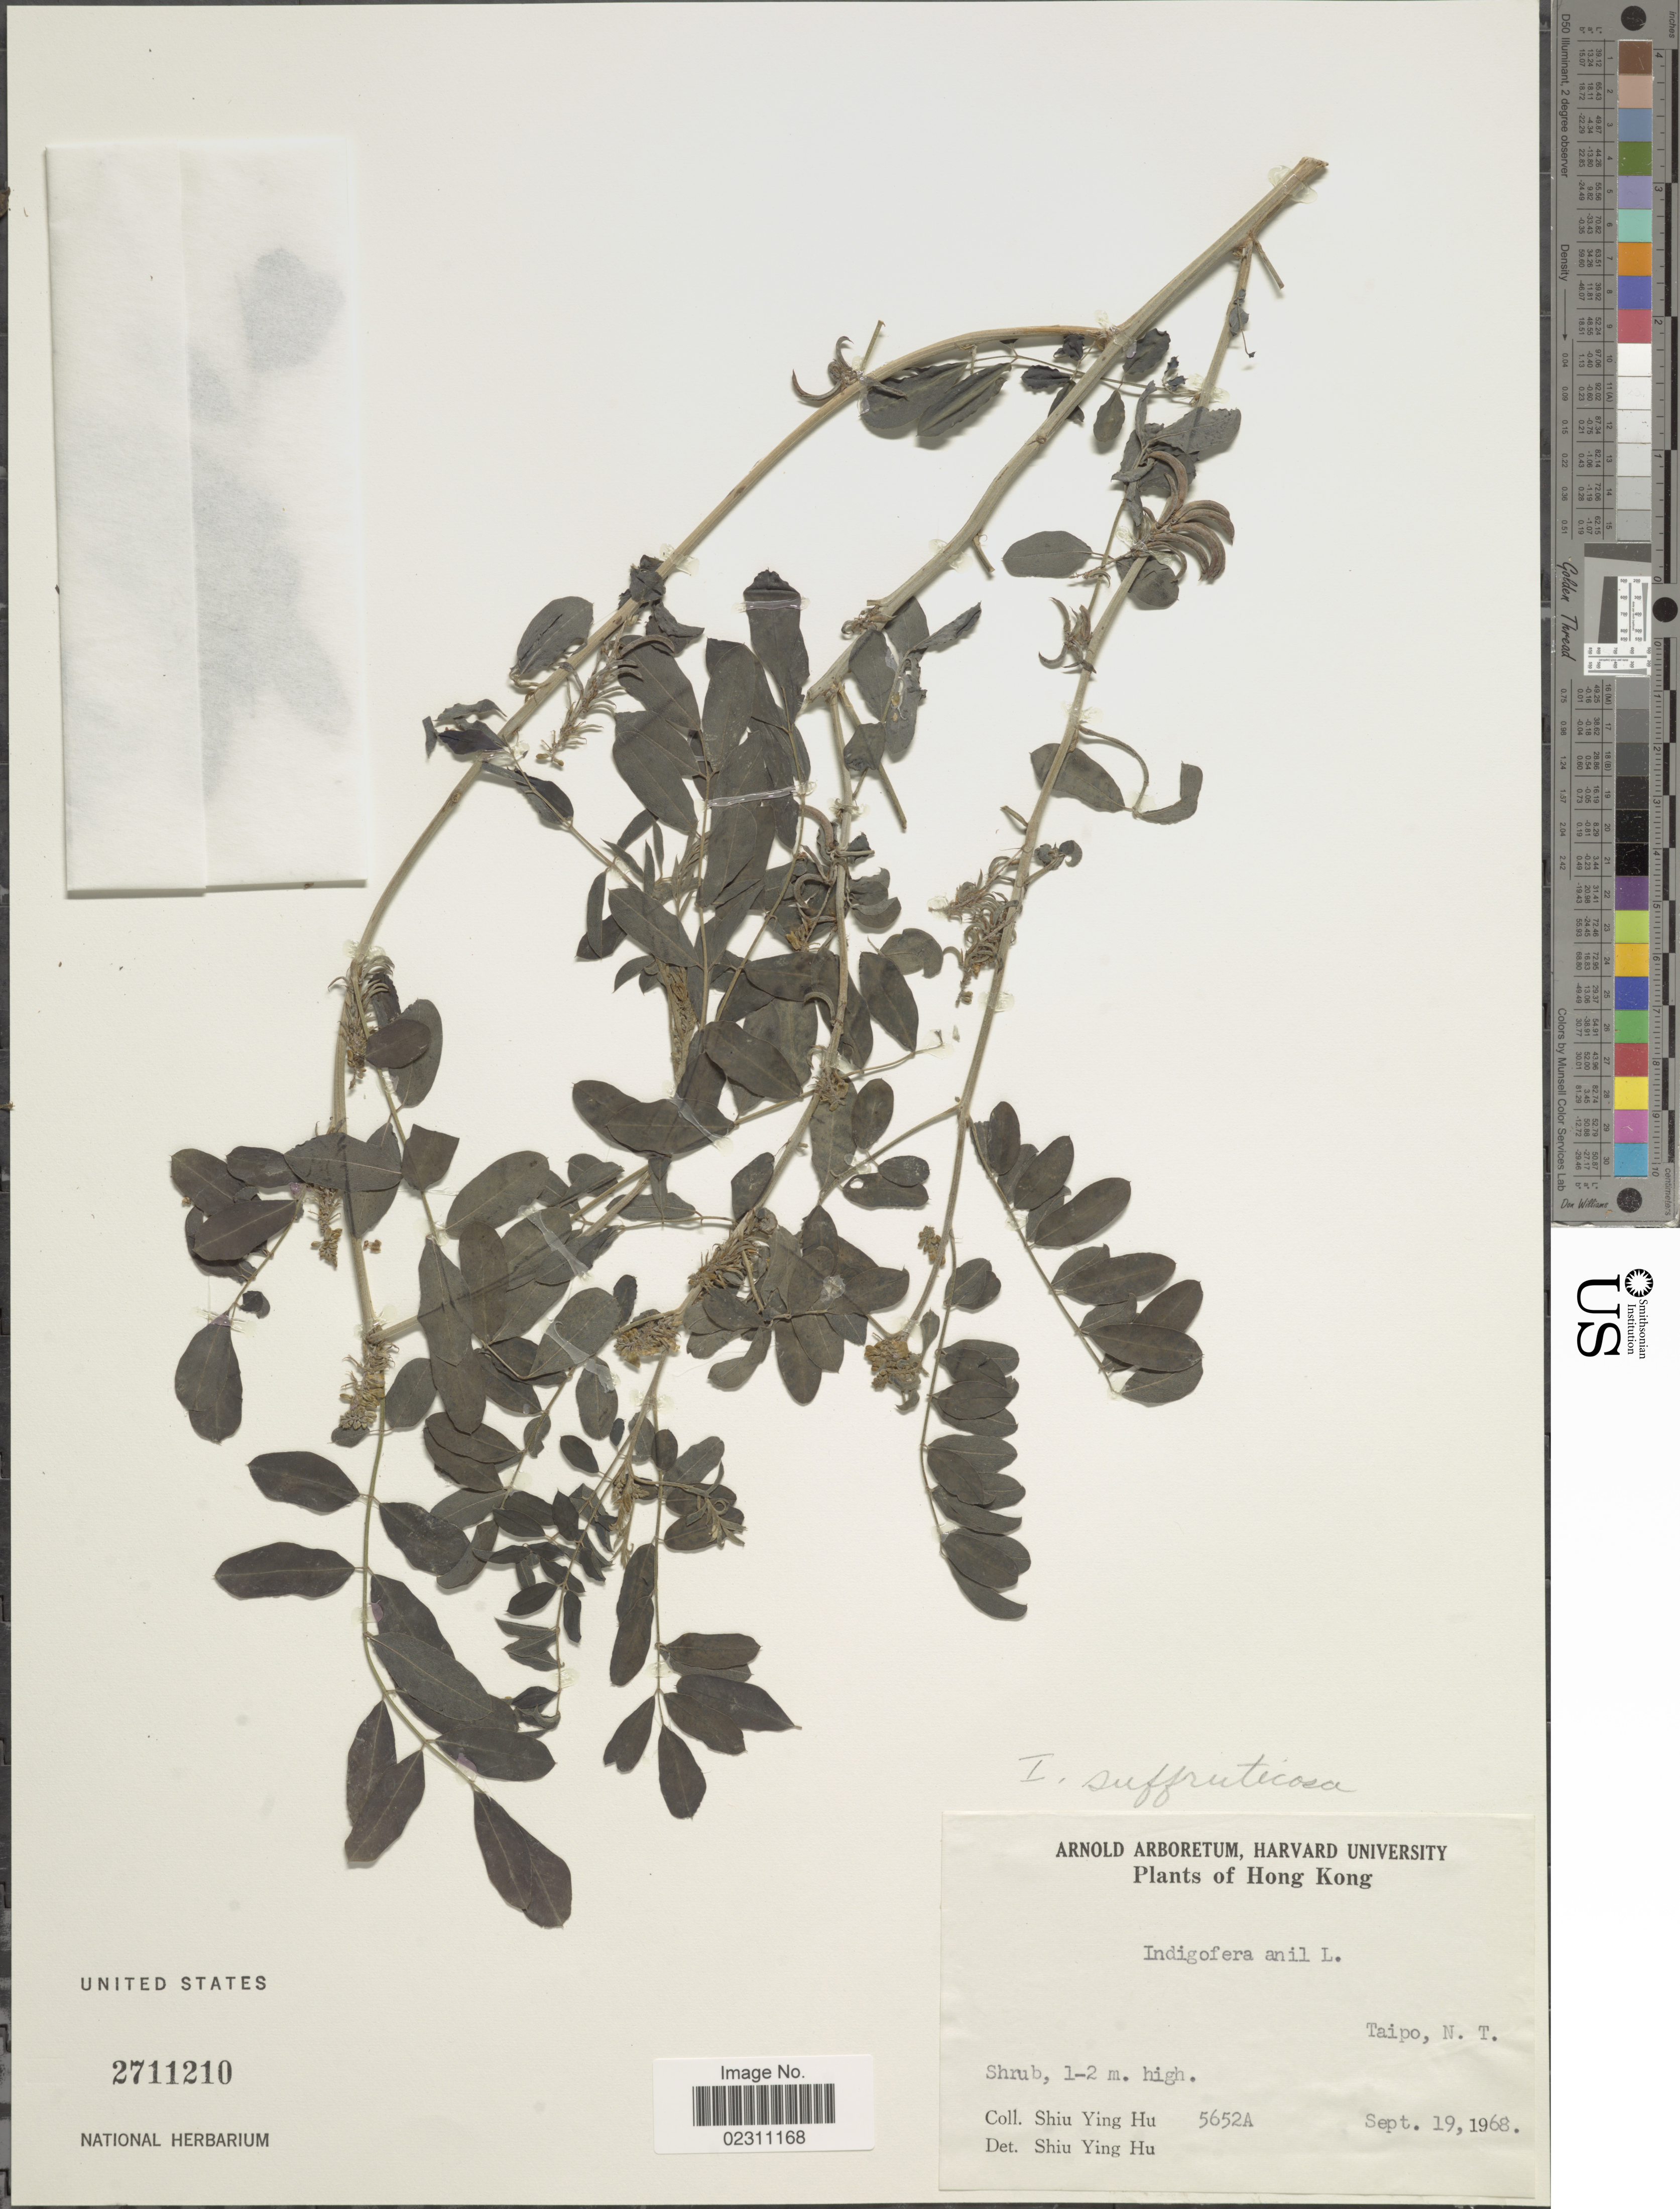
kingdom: Plantae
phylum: Tracheophyta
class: Magnoliopsida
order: Fabales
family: Fabaceae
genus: Indigofera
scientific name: Indigofera suffruticosa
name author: Mill.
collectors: S. Y. Hu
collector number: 5652A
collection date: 1968-09-19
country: China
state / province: Hong Kong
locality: Taipo, N.T.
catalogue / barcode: US 2711210